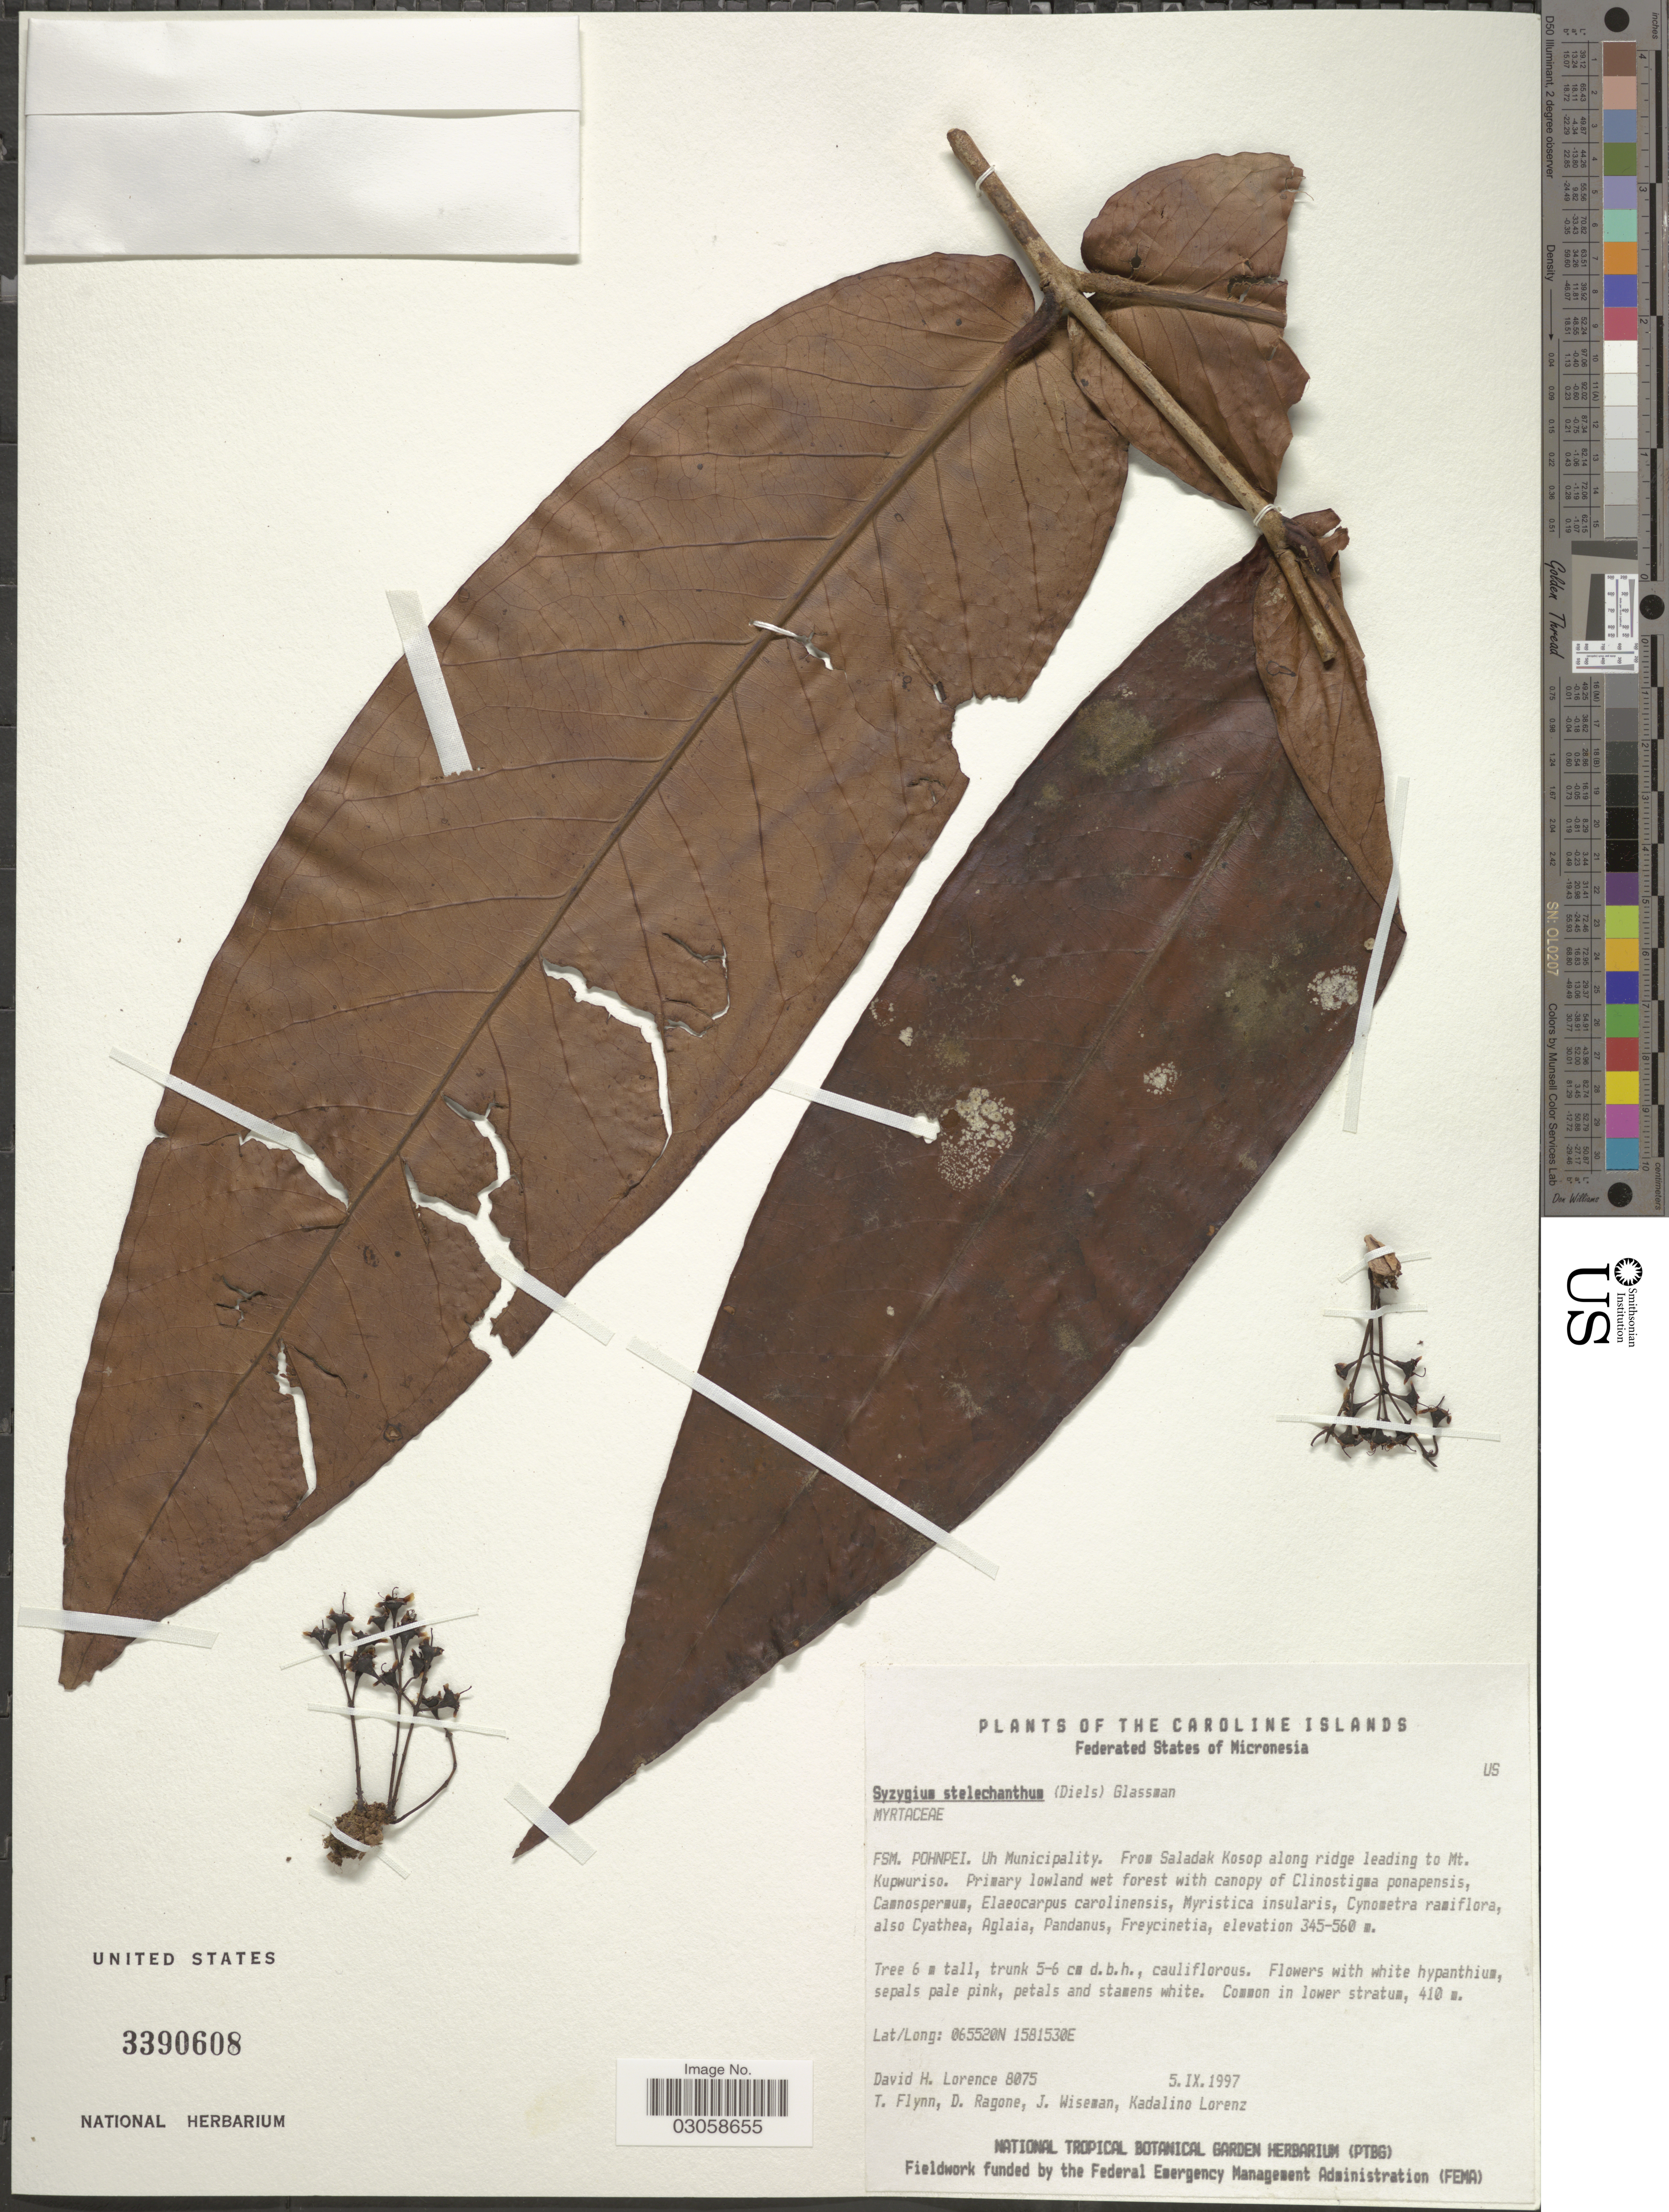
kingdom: Plantae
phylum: Tracheophyta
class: Magnoliopsida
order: Myrtales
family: Myrtaceae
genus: Syzygium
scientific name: Syzygium stelechanthum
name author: (Diels) Glassman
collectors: D. Lorence, T. Flynn, D. Ragone, J. Wiseman & K. Lorenz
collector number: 8075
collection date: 1997-09-05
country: Micronesia, Federated States of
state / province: Pohnpei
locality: Caroline Islands. FSM. POHNPEI. Uh Municipality. From Saladak Kosop along ridge leading to Mt. Kupwuriso.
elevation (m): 345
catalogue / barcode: US 3390608